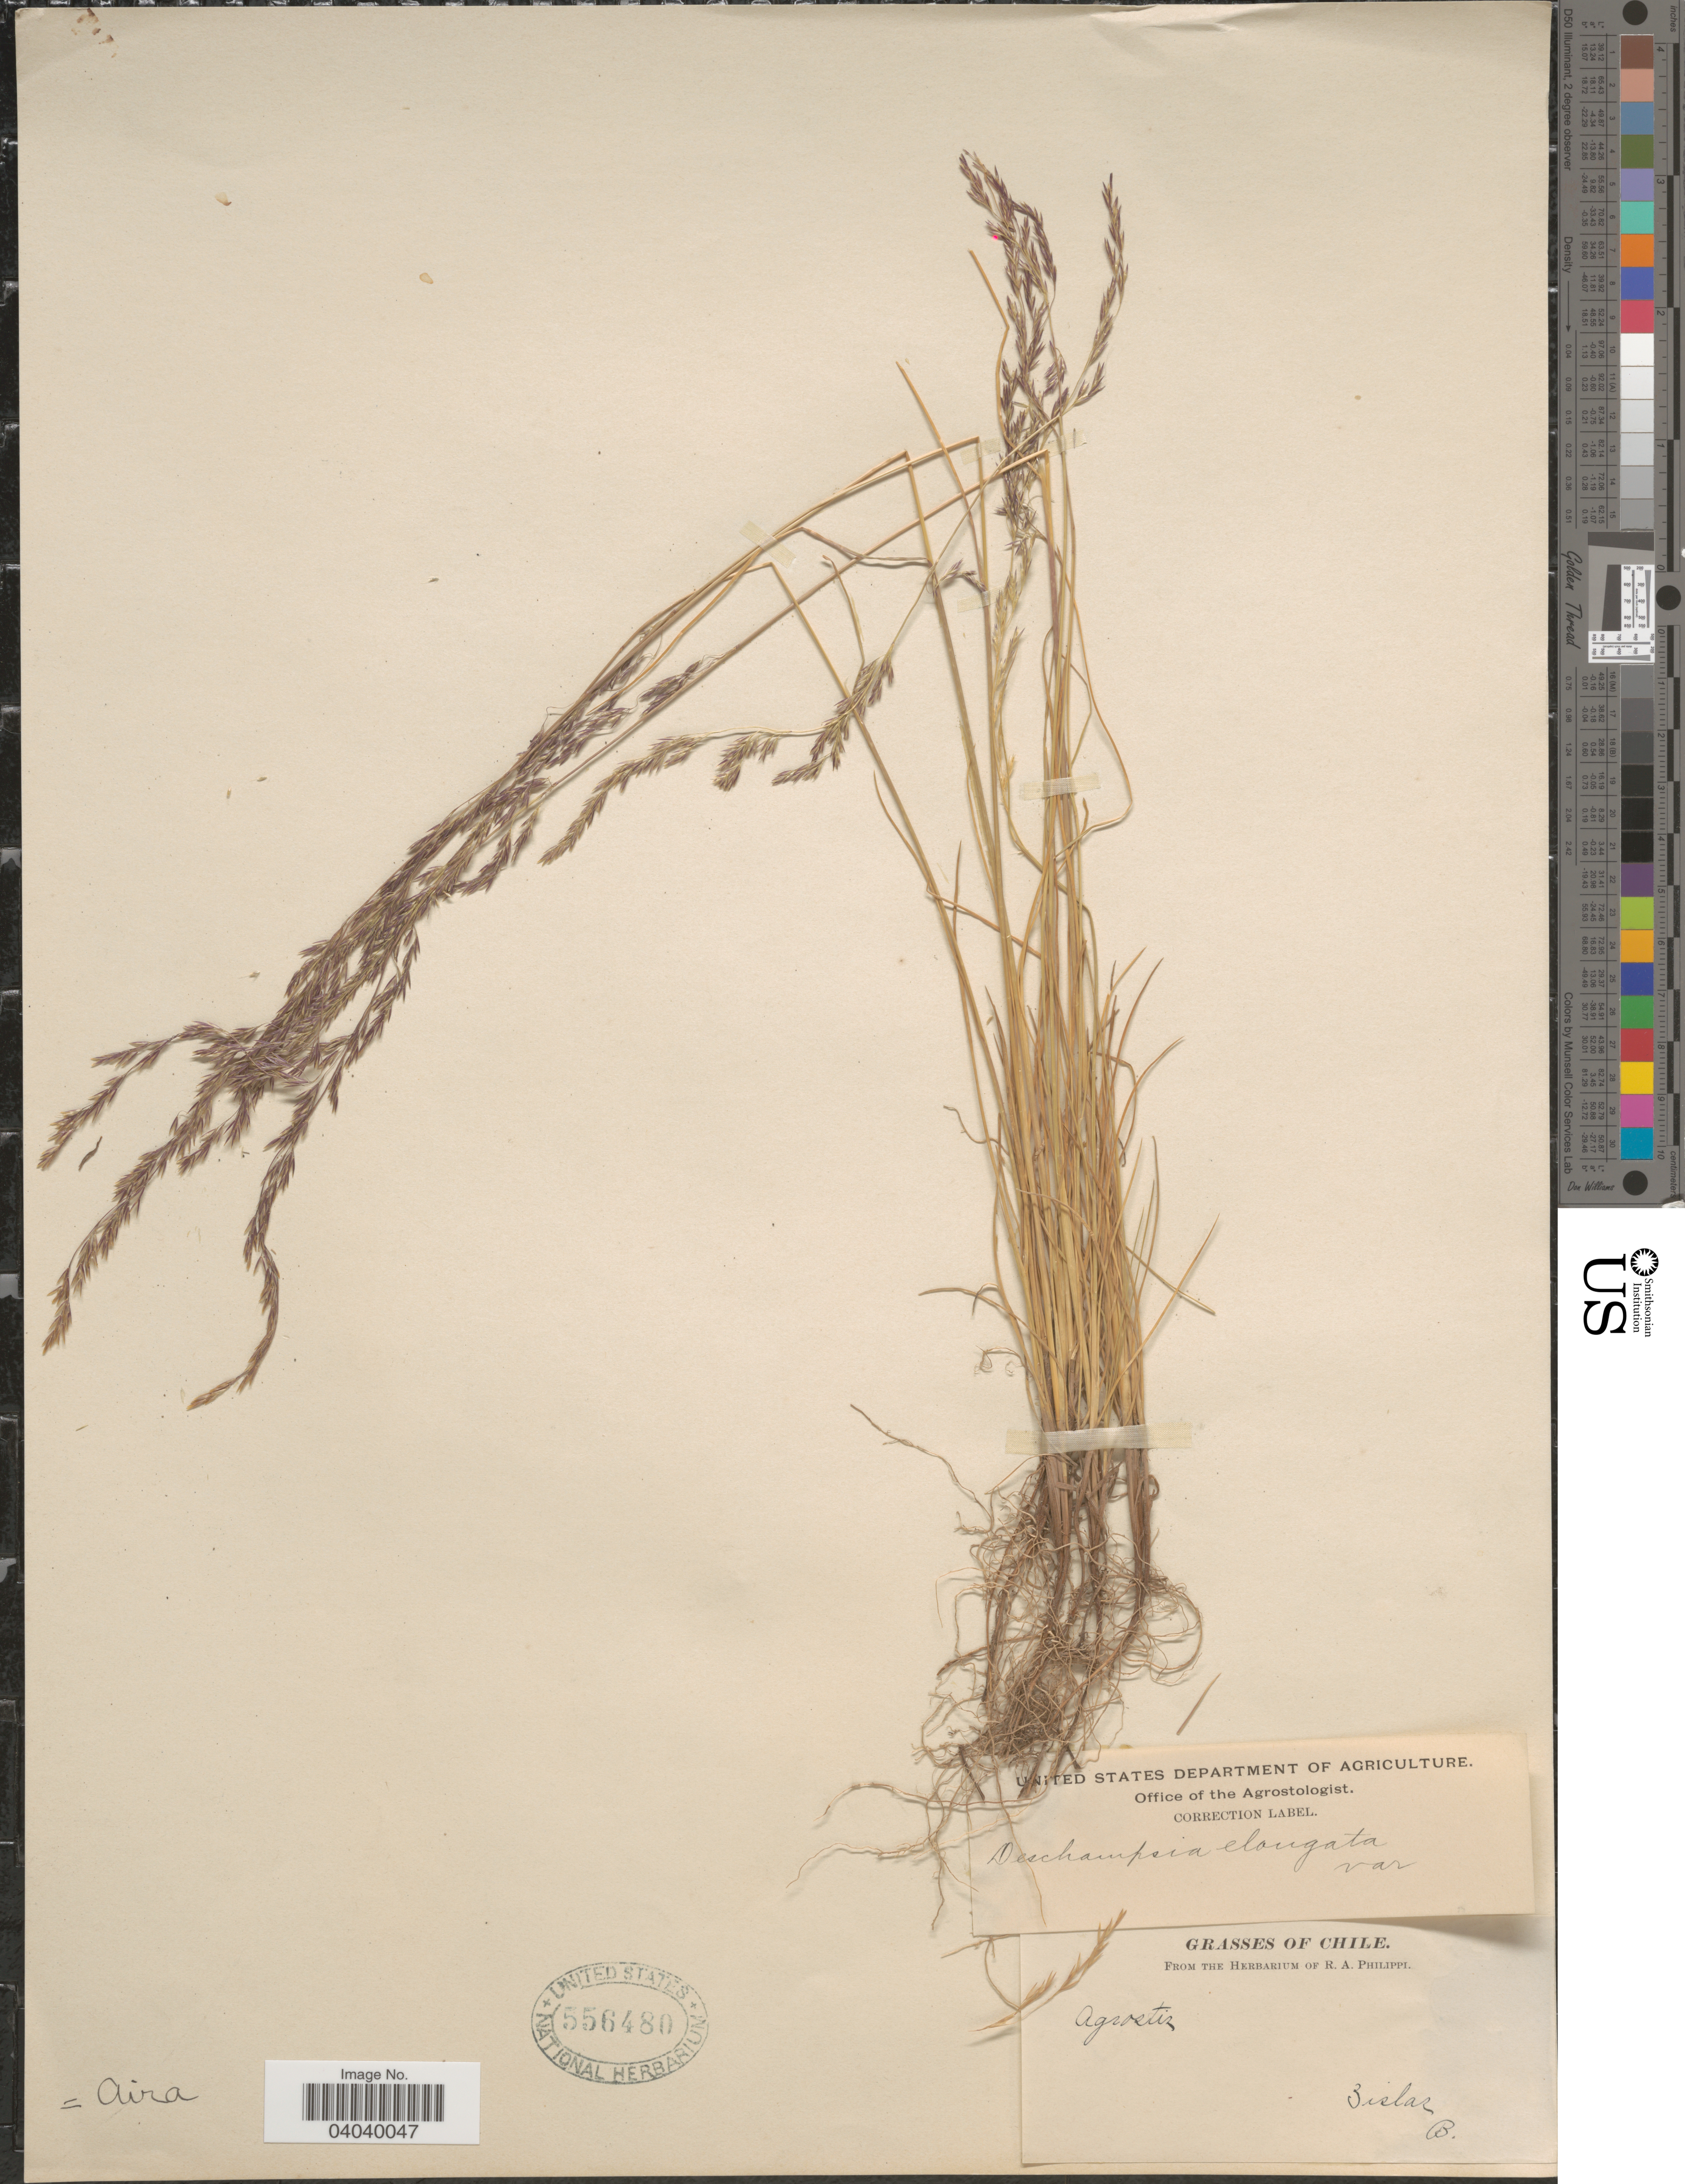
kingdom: Plantae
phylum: Tracheophyta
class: Liliopsida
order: Poales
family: Poaceae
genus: Deschampsia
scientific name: Deschampsia elongata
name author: (Hook.) Munro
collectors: ex. herb. R.A. Philippi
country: Chile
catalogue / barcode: US 556480